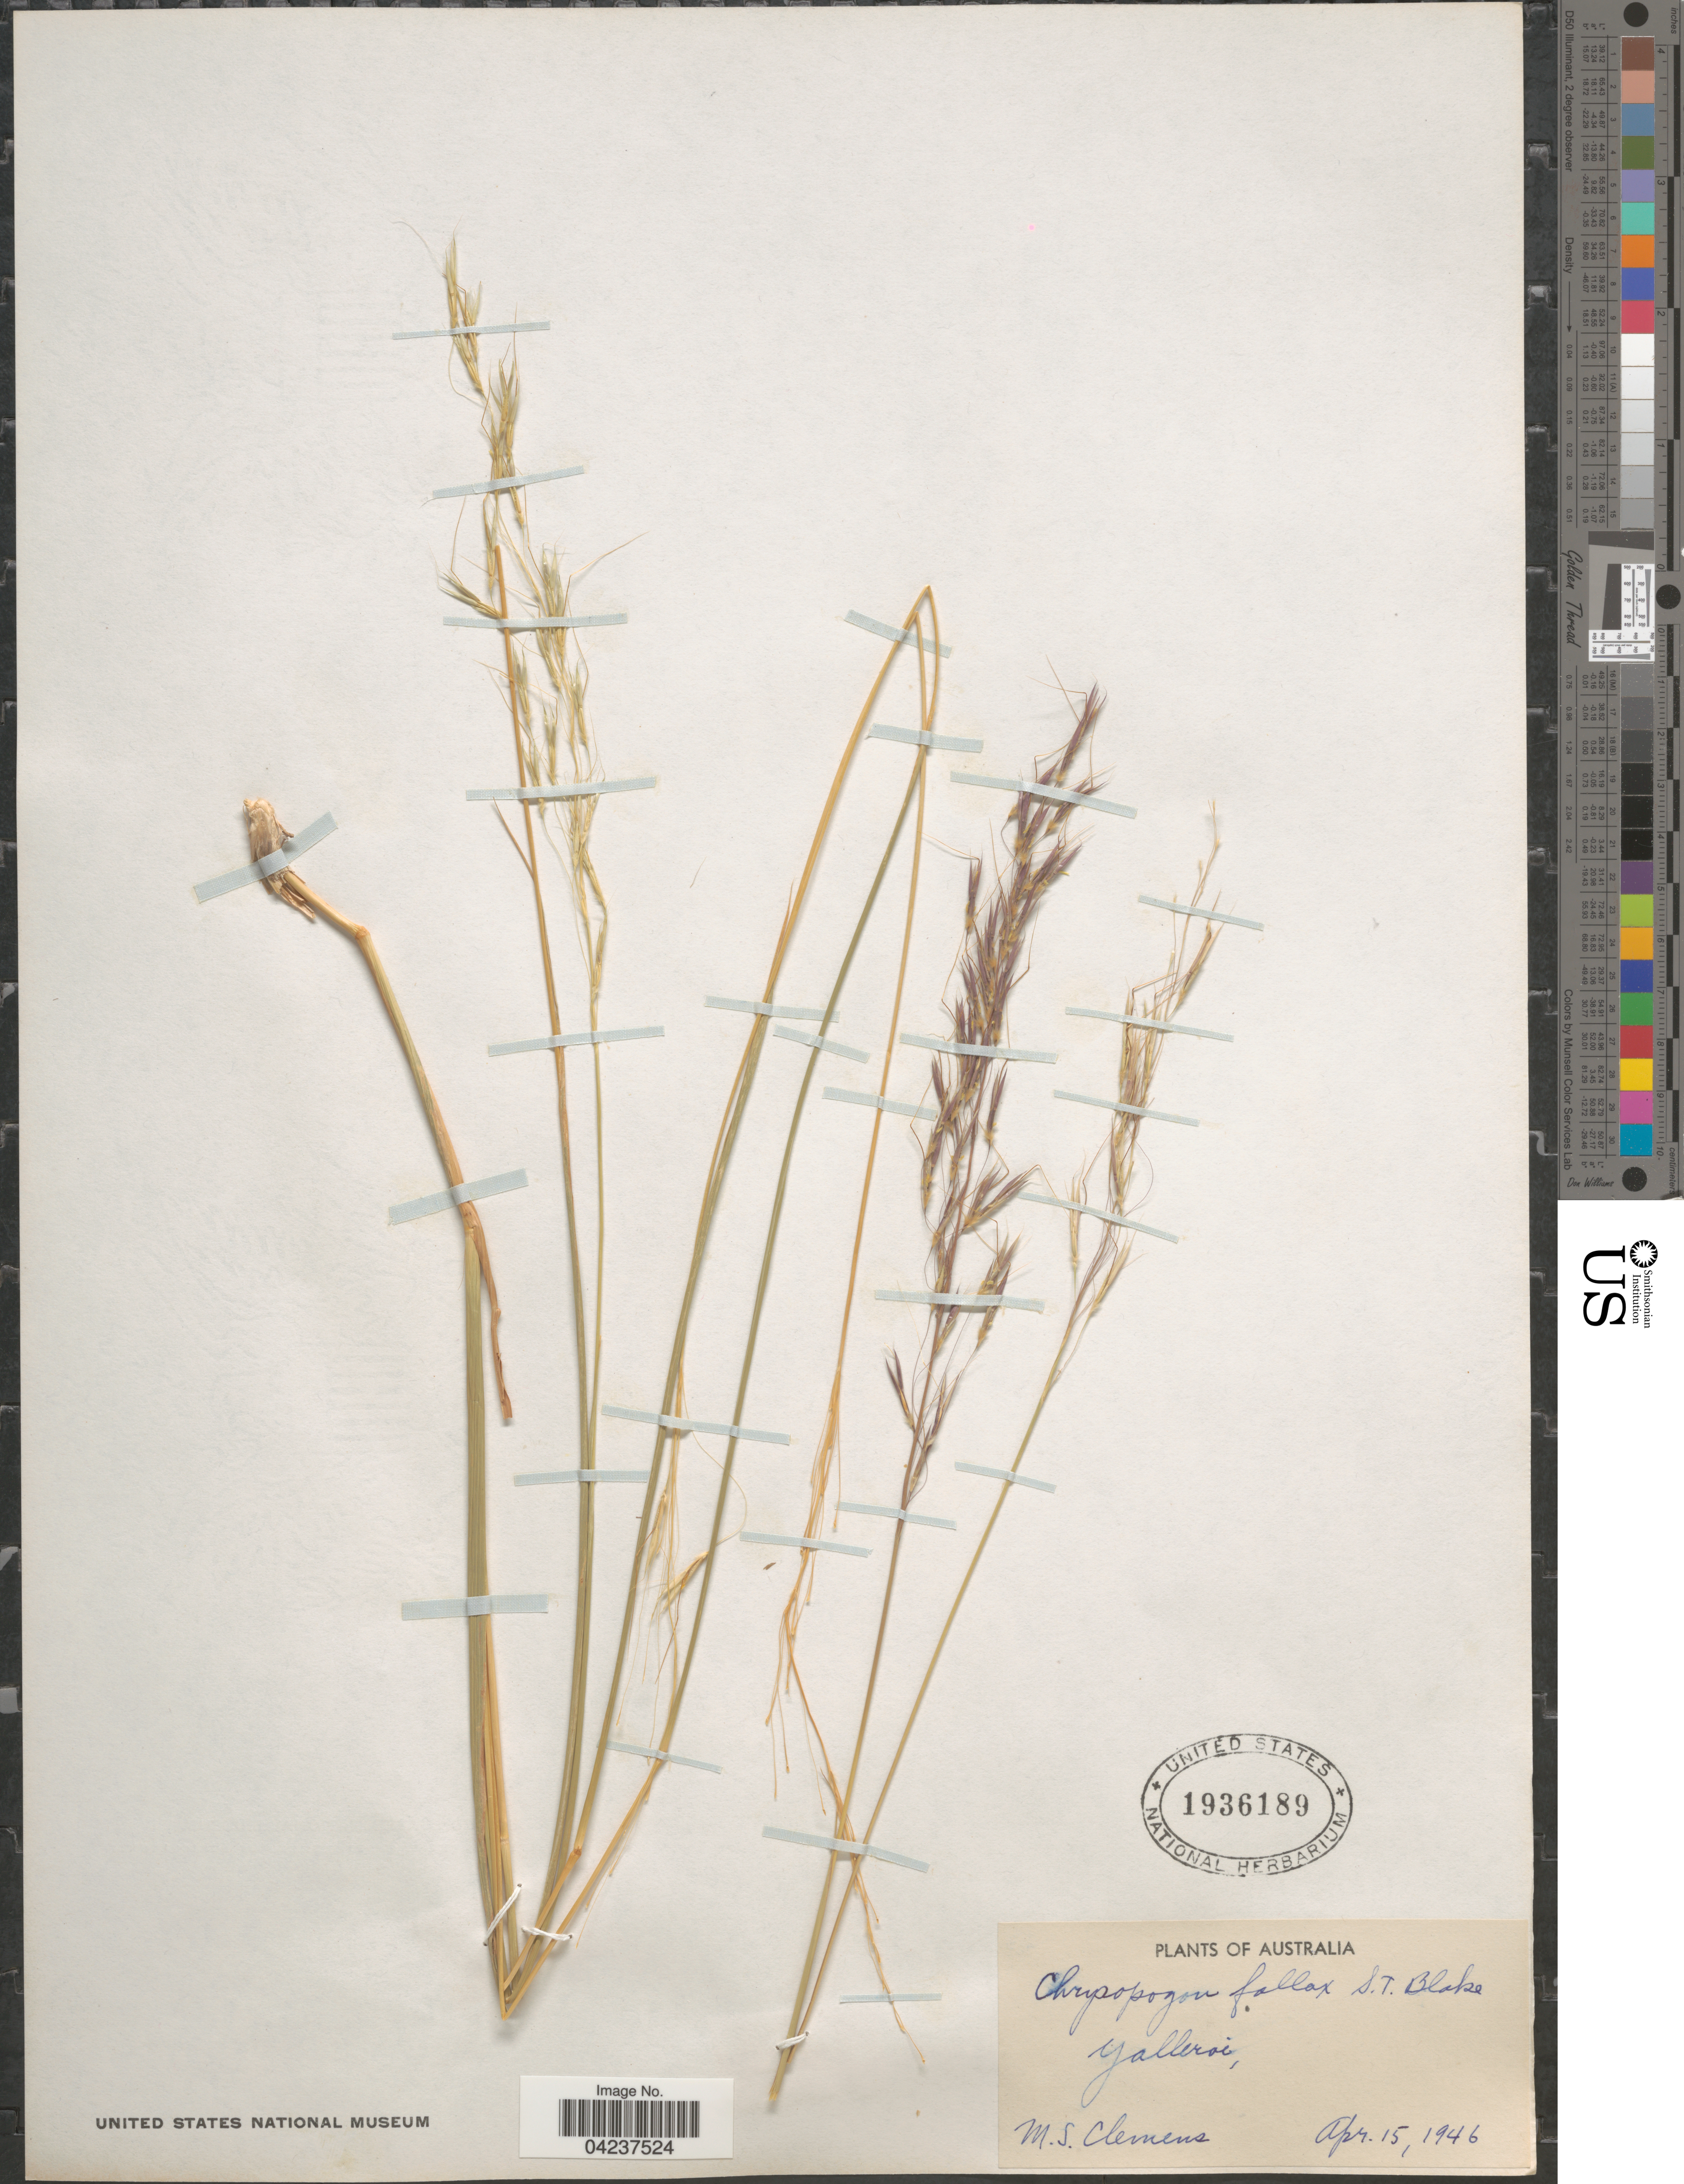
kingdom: Plantae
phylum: Tracheophyta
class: Liliopsida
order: Poales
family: Poaceae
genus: Chrysopogon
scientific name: Chrysopogon fallax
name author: S.T. Blake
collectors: M. S. Clemens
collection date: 1946-04-15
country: Australia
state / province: Queensland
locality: Yalleroi.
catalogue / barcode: US 1936189